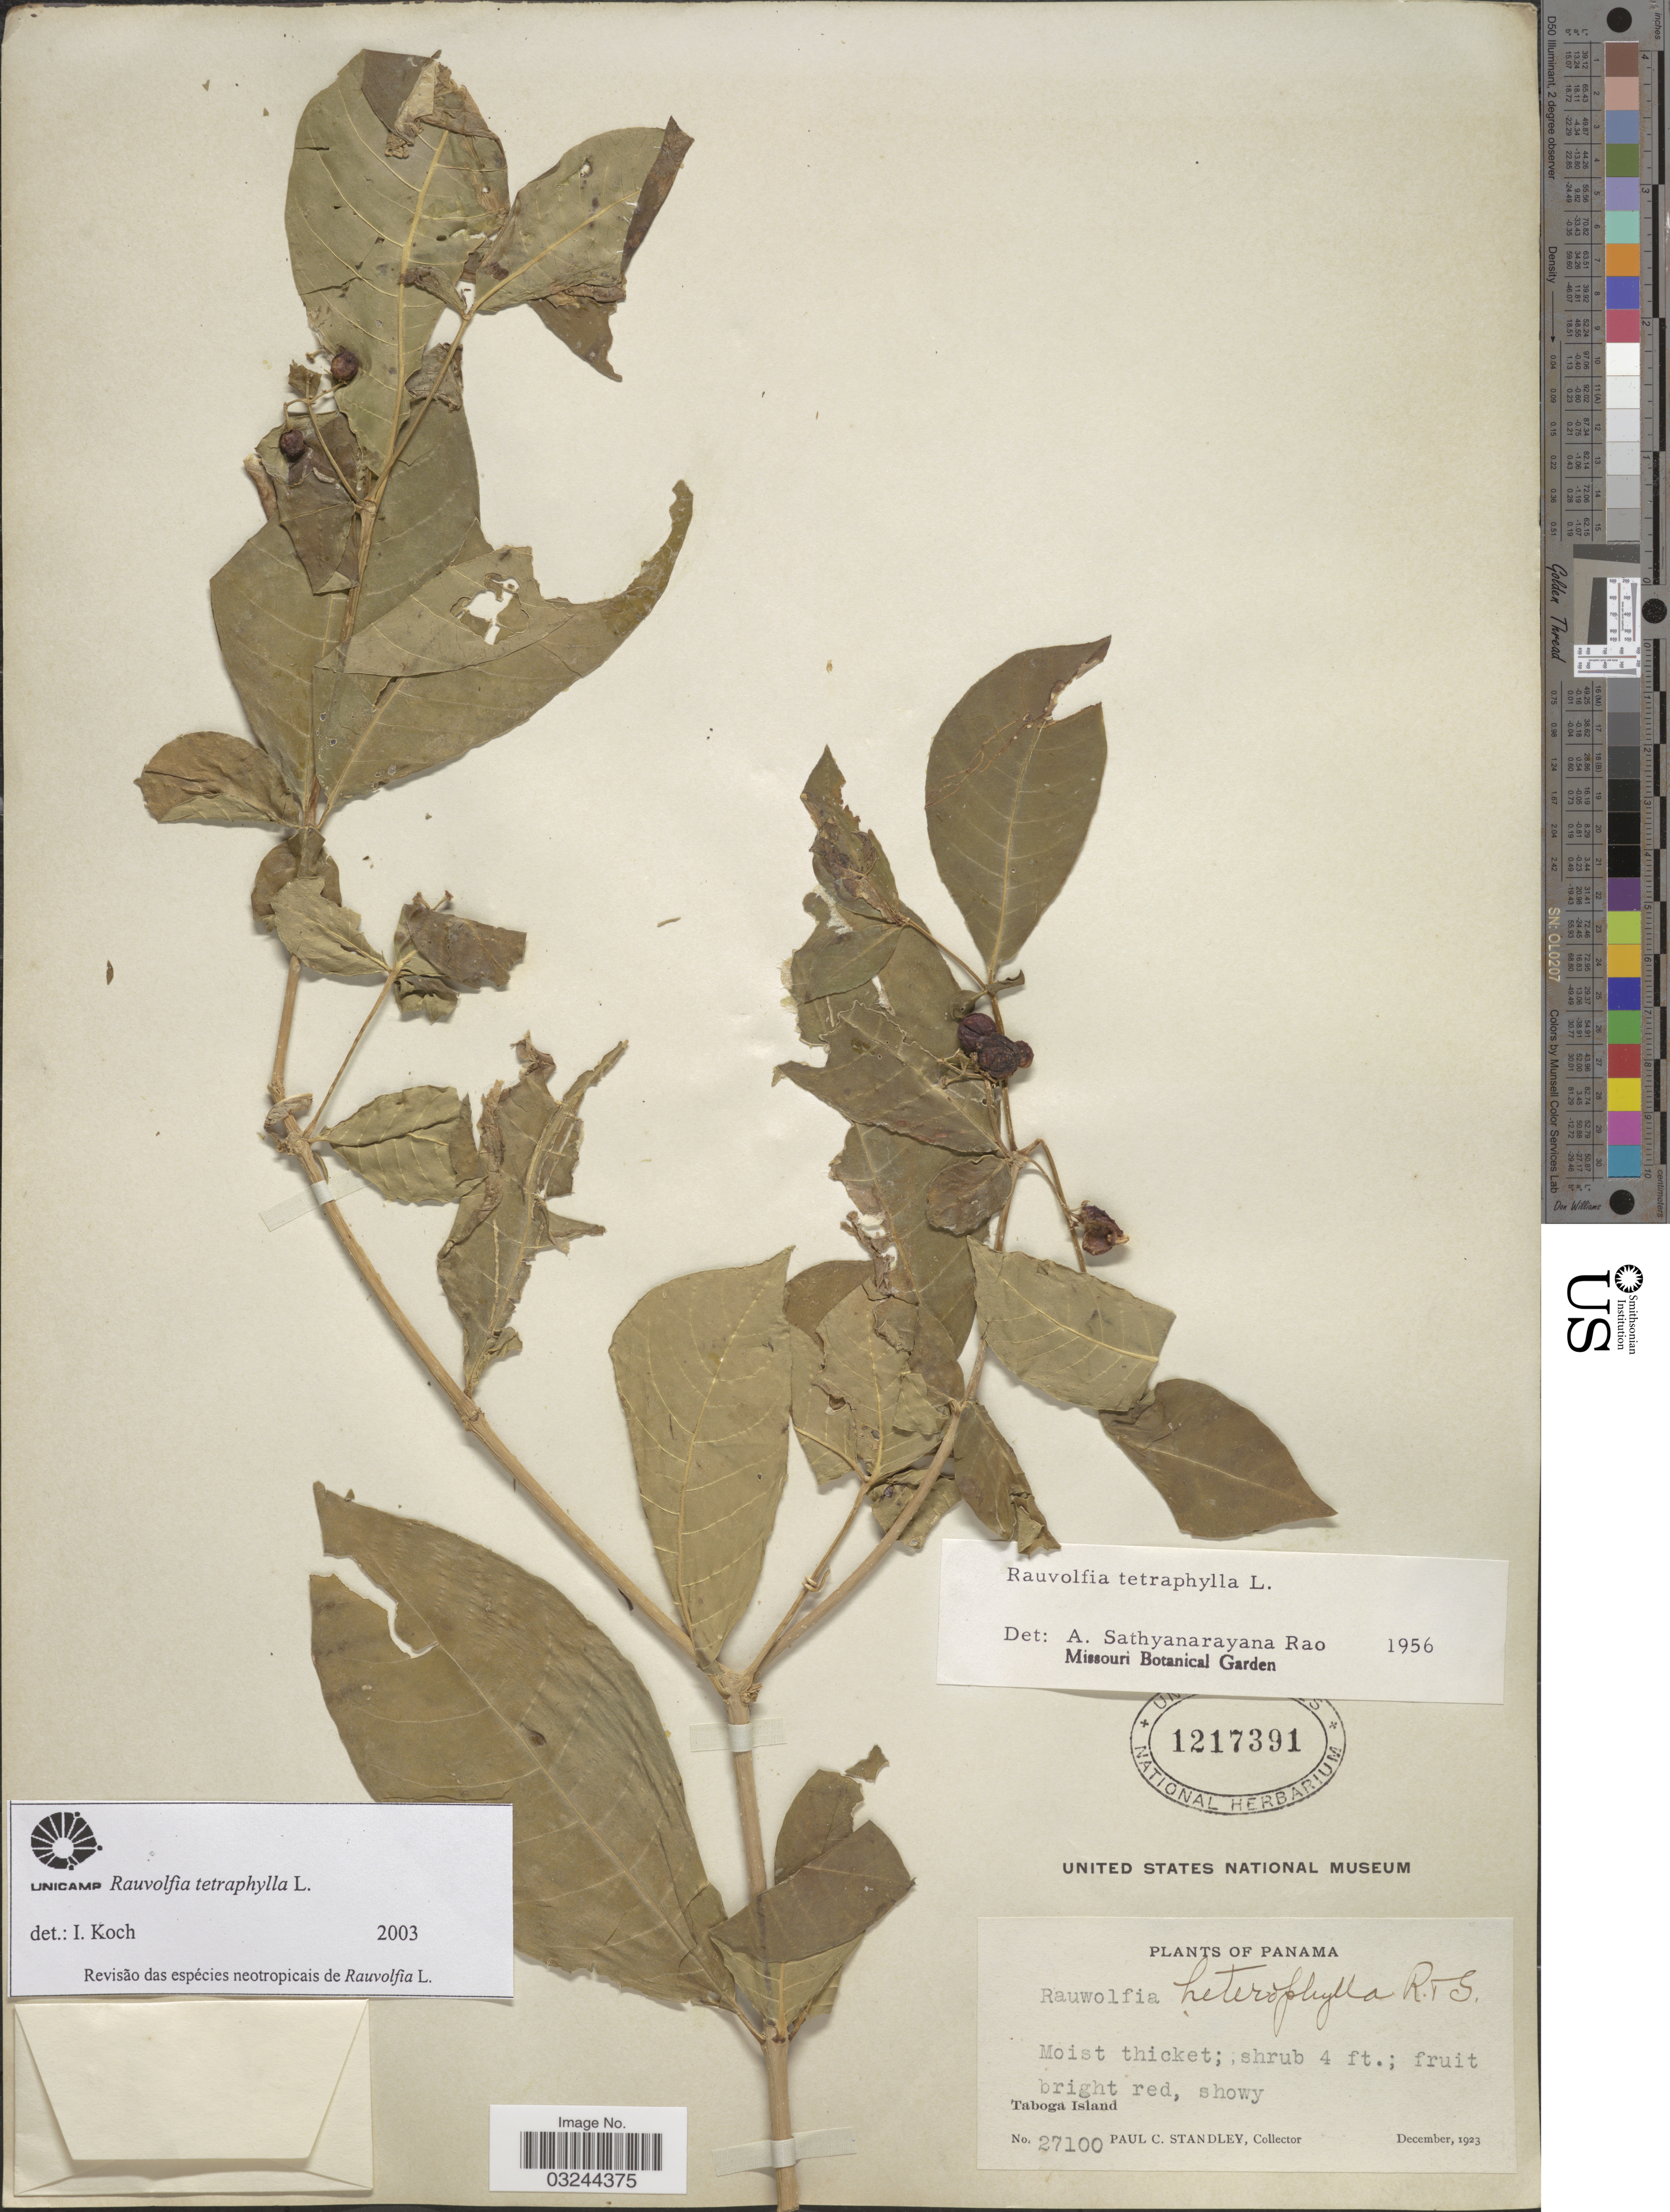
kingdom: Plantae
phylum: Tracheophyta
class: Magnoliopsida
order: Gentianales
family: Apocynaceae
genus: Rauvolfia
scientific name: Rauvolfia tetraphylla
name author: L.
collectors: P. C. Standley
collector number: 27100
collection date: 1923-12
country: Panama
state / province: Panamá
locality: Taboga Island.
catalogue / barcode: US 1217391